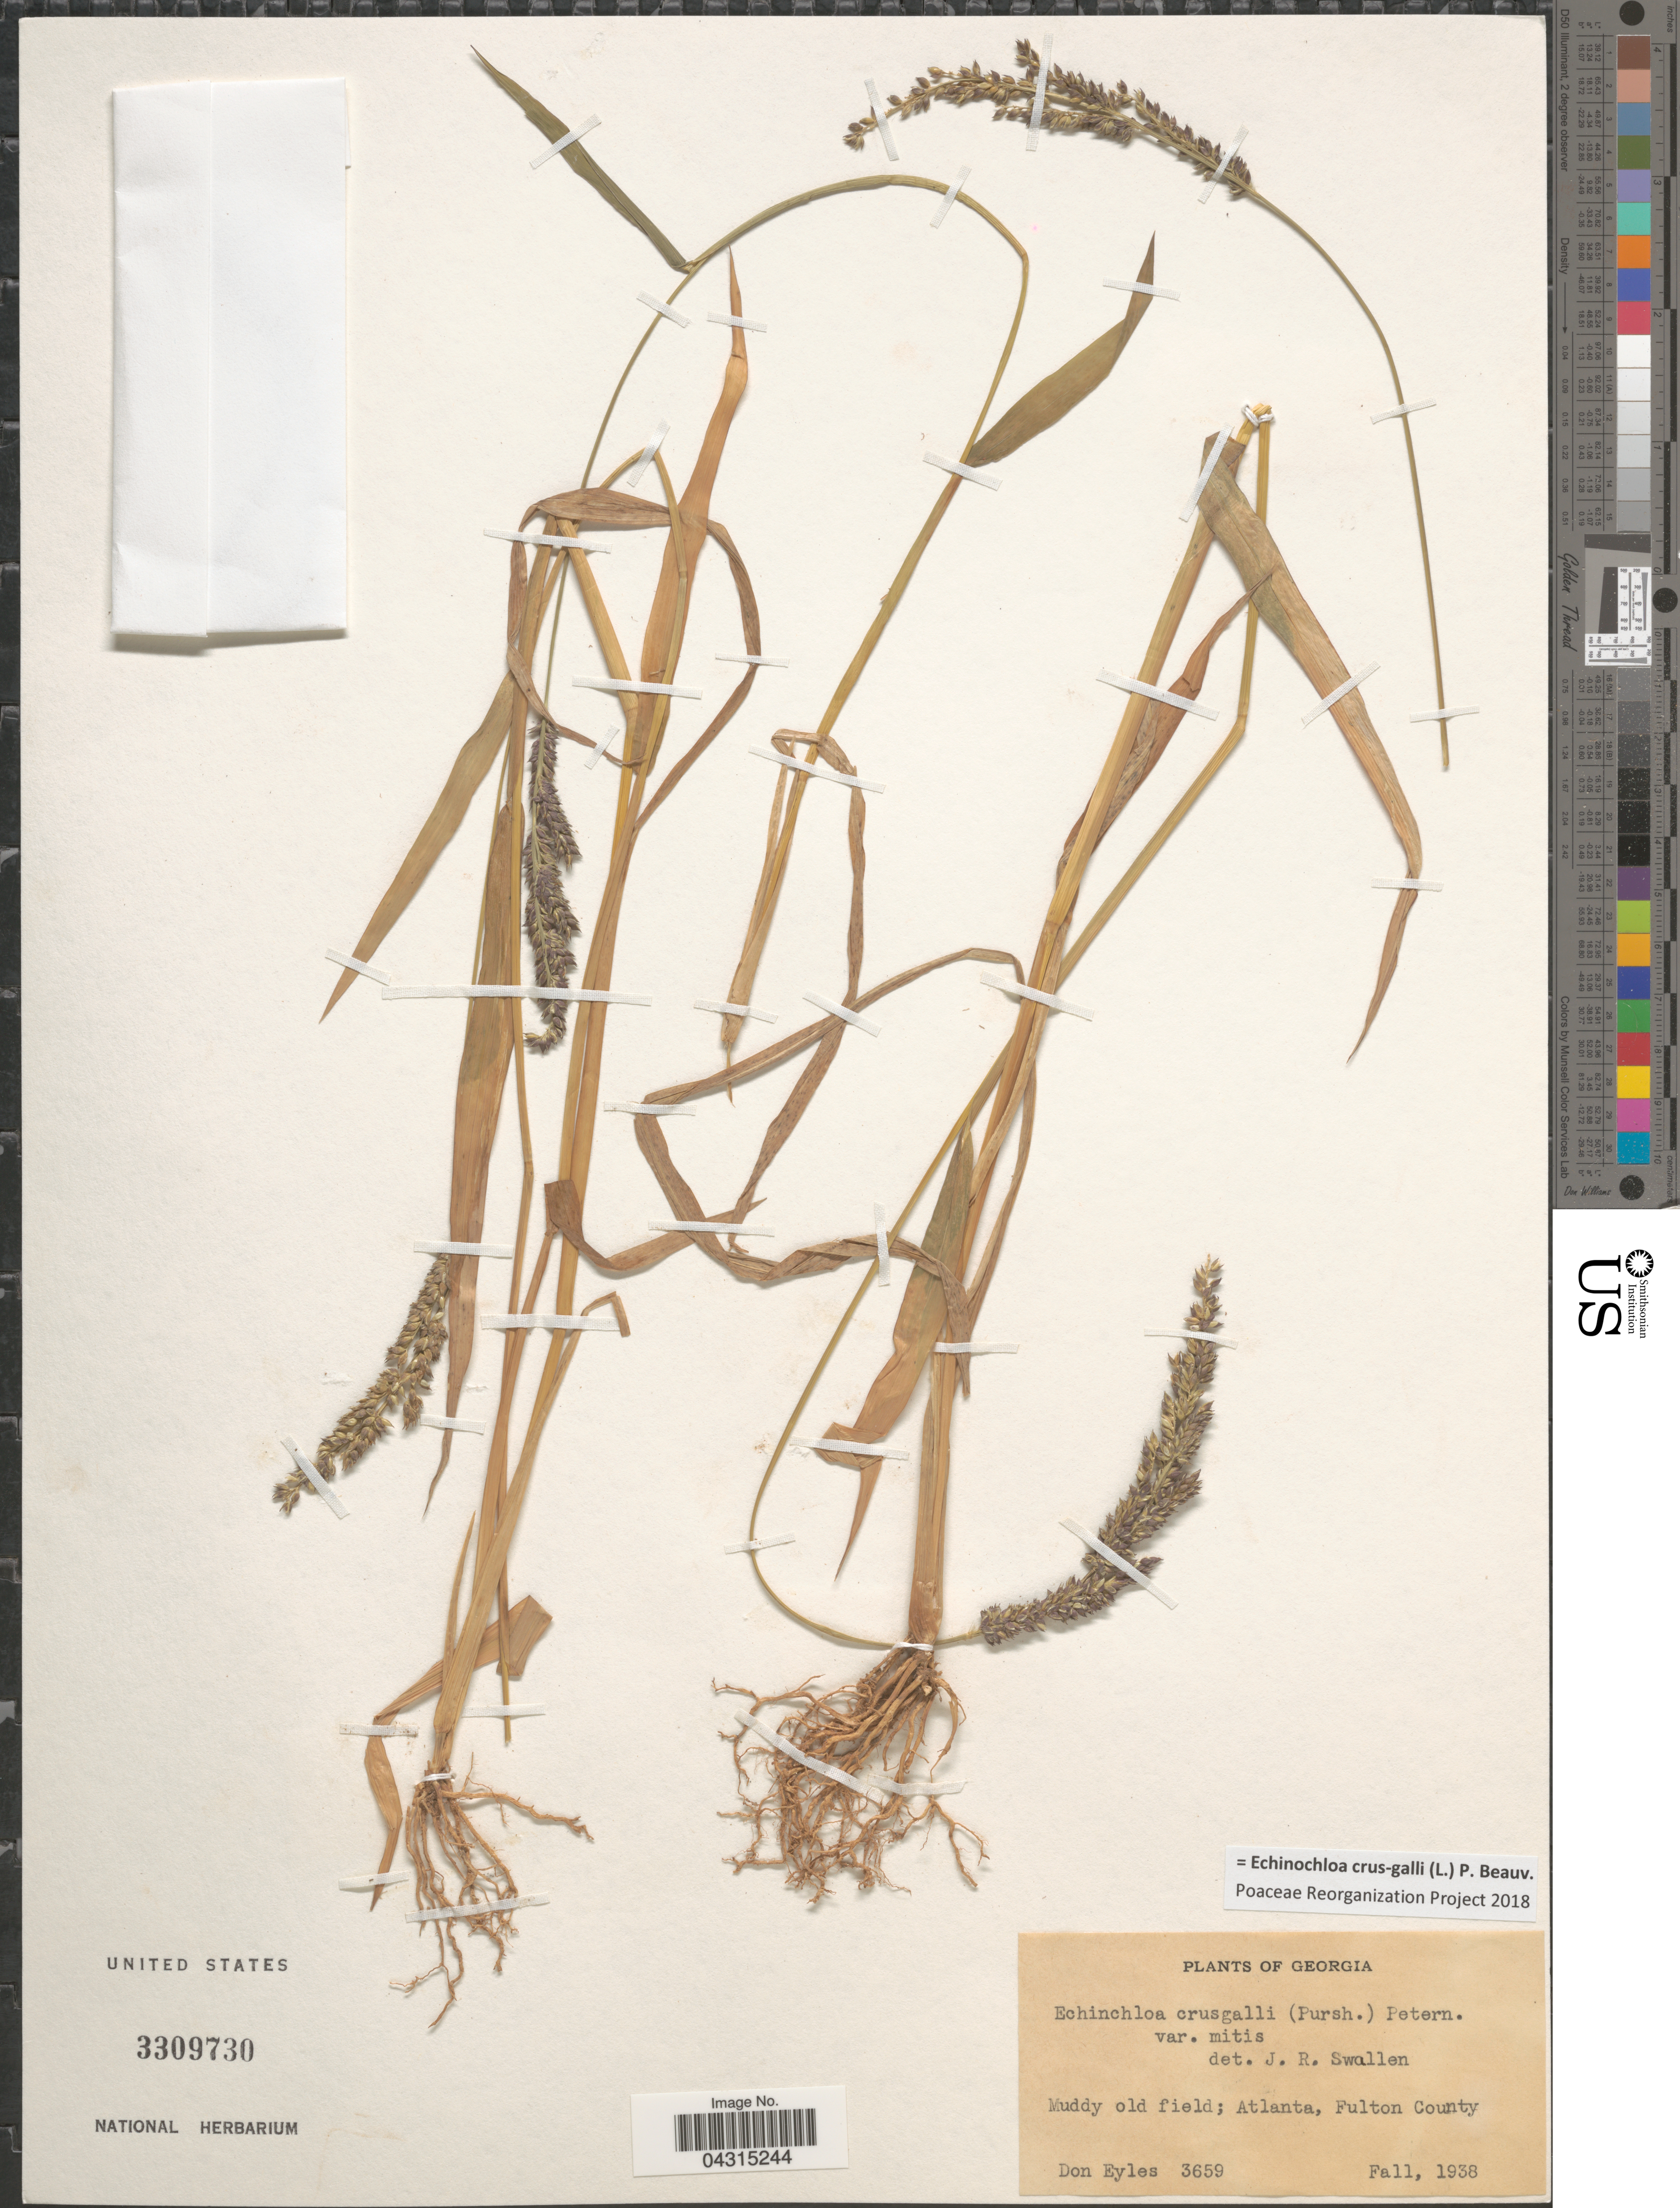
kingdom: Plantae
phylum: Tracheophyta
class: Liliopsida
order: Poales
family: Poaceae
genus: Echinochloa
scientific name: Echinochloa crus-galli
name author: (L.) P. Beauv.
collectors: D. Eyles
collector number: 3659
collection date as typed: Fall, 1938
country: United States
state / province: Georgia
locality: Muddy old field; Atlanta, Fulton County.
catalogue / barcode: US 3309730